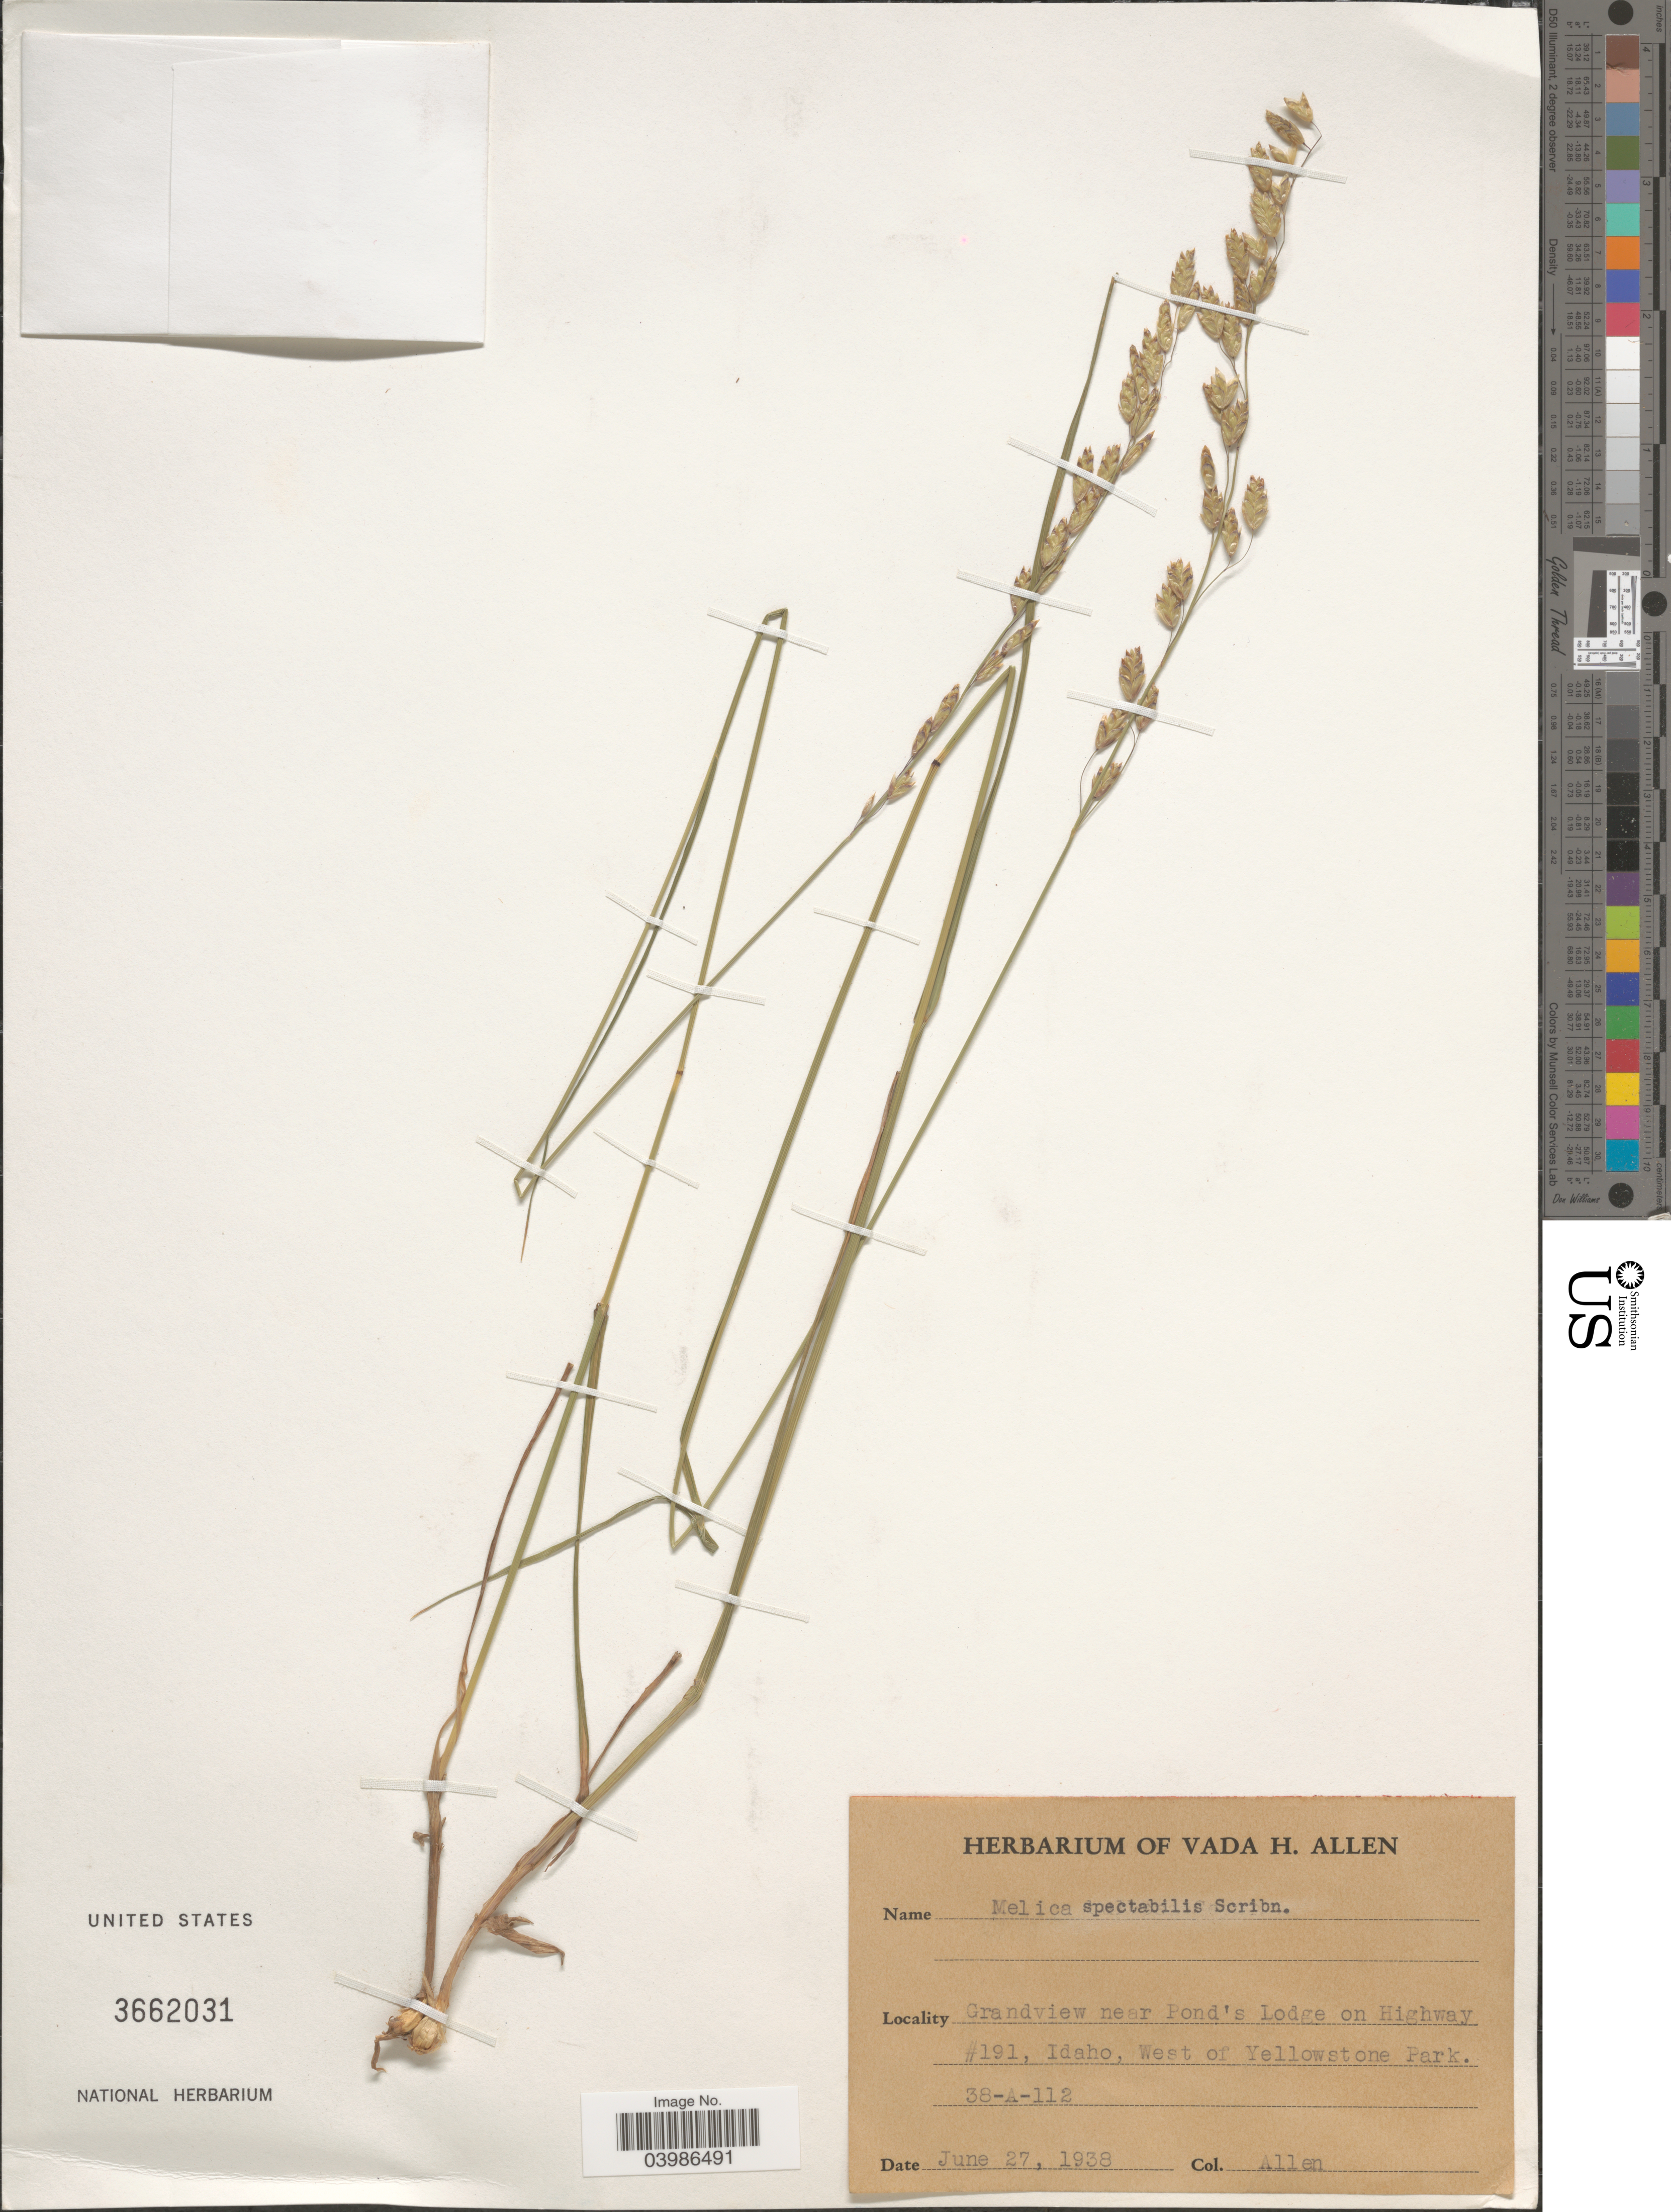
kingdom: Plantae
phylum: Tracheophyta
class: Liliopsida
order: Poales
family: Poaceae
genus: Melica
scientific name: Melica spectabilis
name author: Scribn.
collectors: V. Allen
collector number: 38-A-112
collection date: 1938-06-27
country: United States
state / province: Idaho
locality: Grandview near Pond's Lodge on Highway #191, Idaho, West of Yellowstone Park.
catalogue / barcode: US 3662031